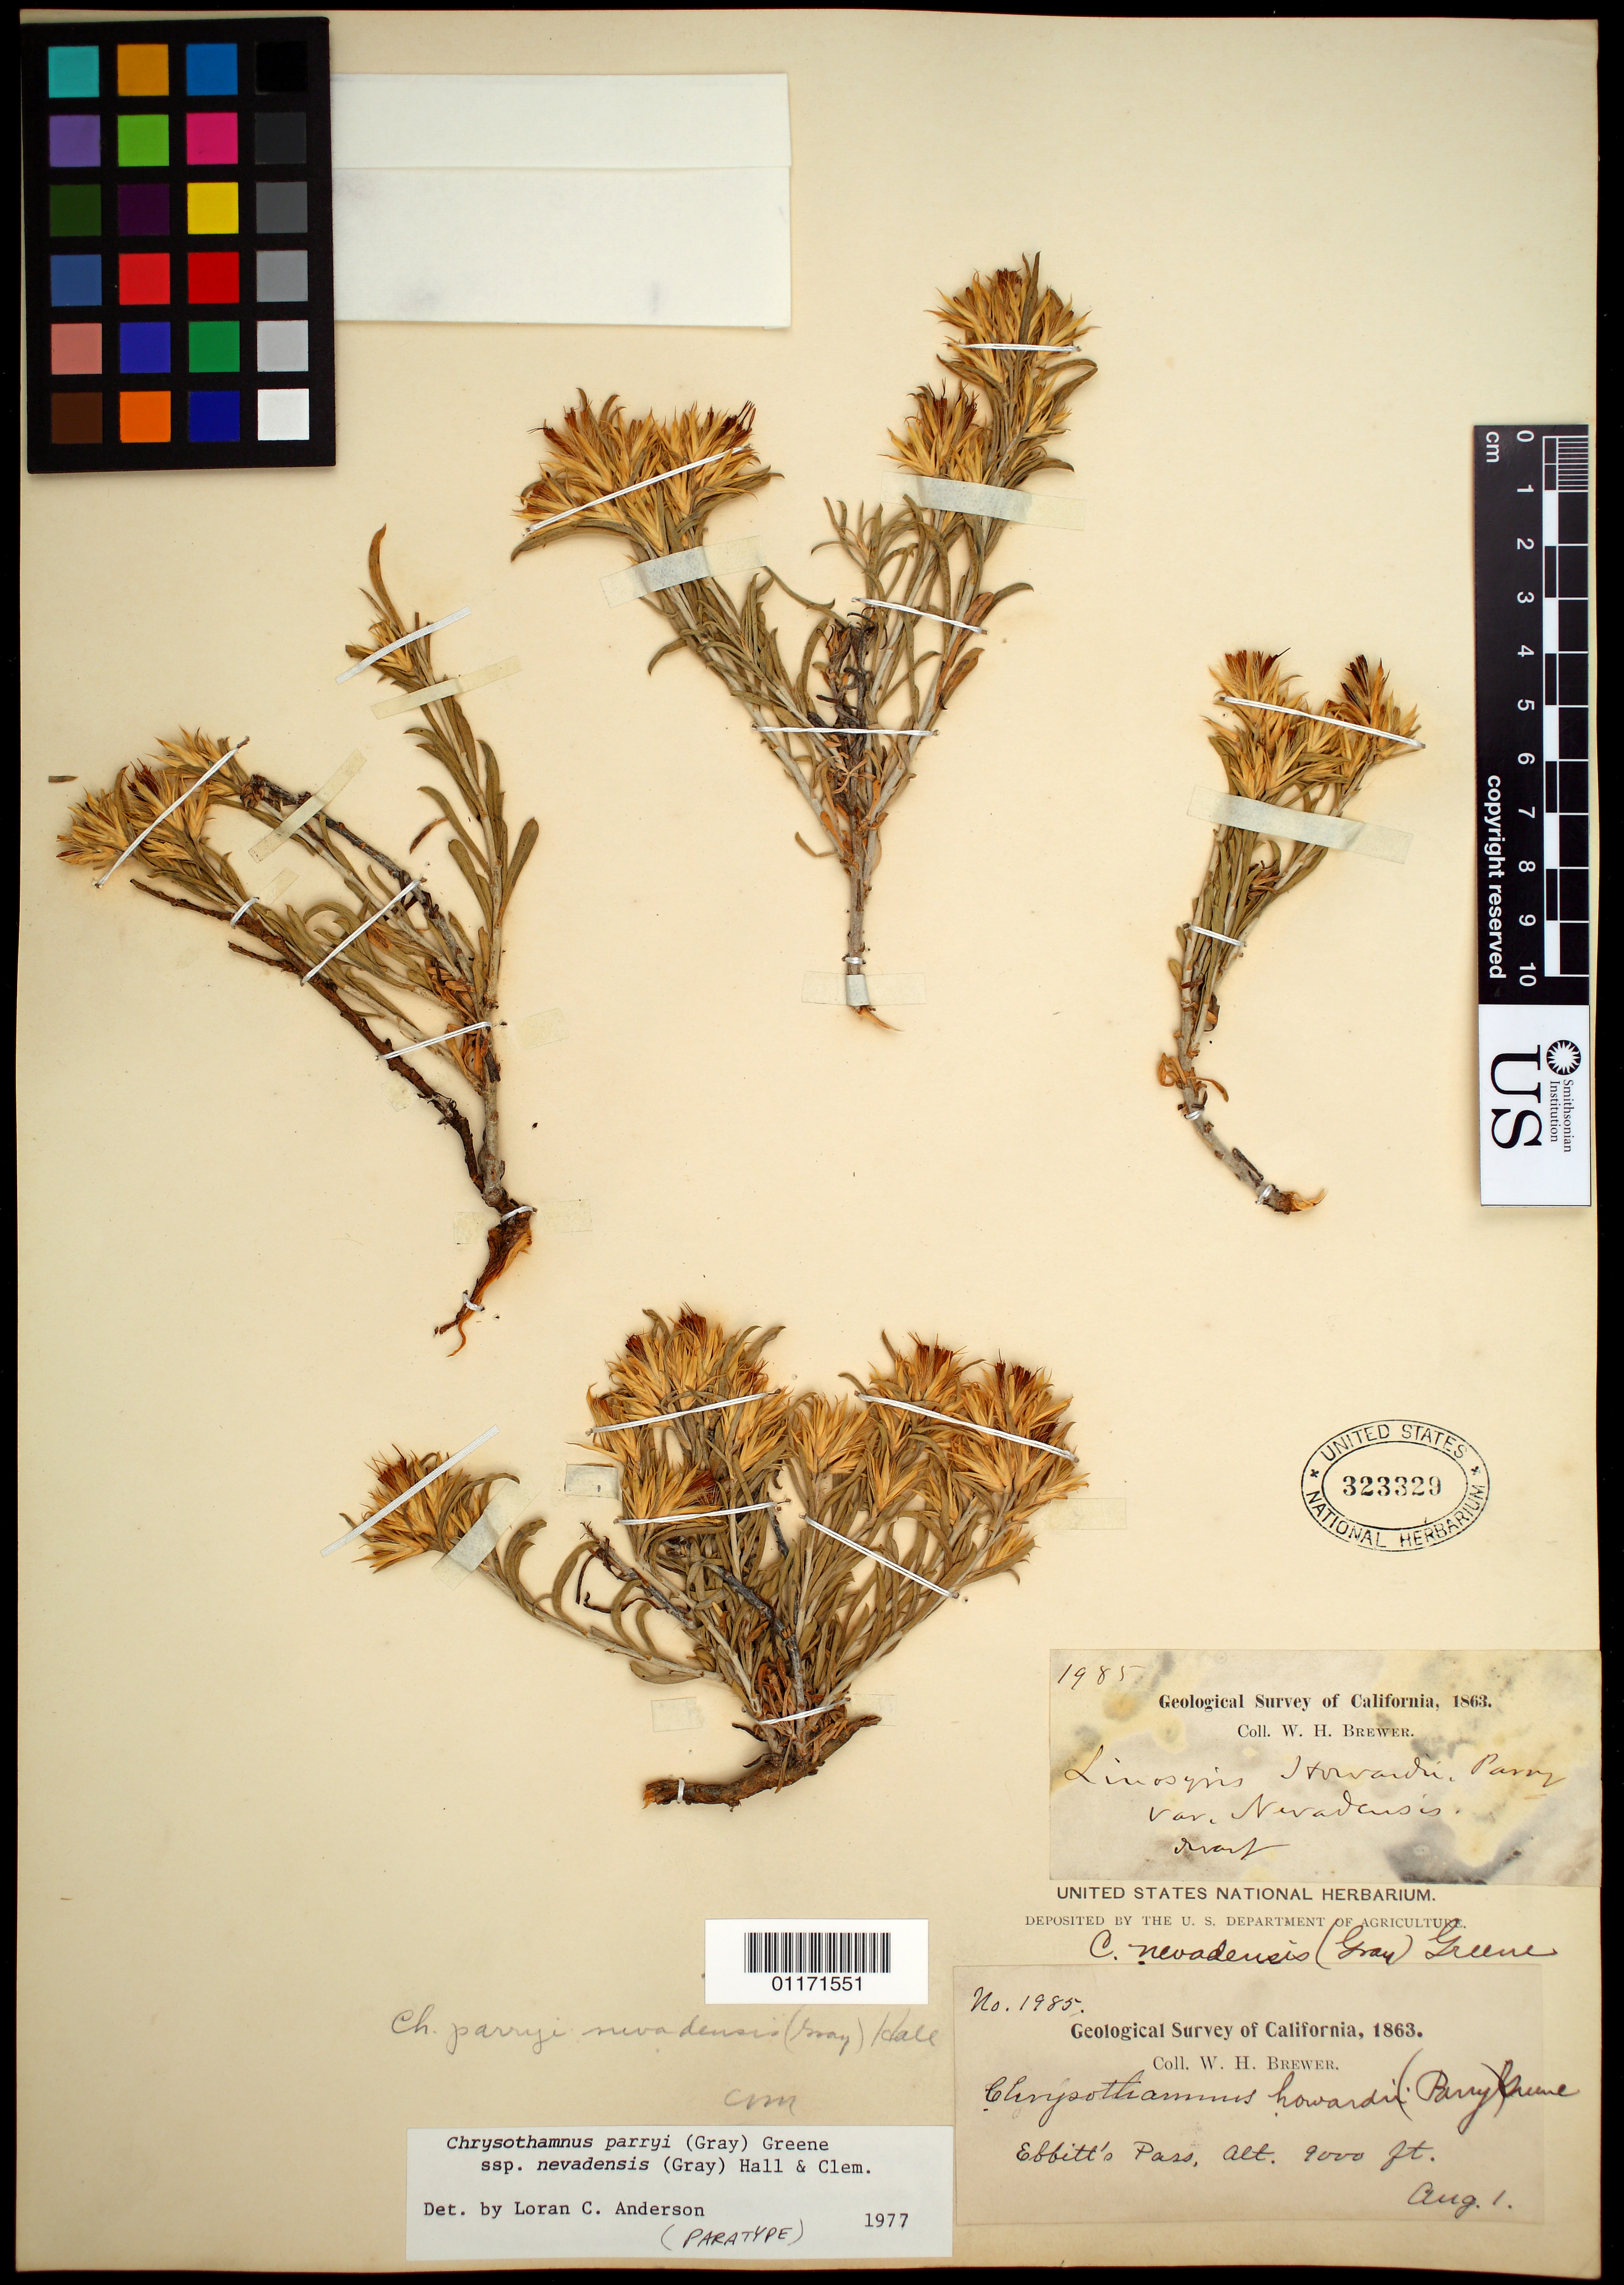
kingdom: Plantae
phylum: Tracheophyta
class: Magnoliopsida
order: Asterales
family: Asteraceae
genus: Chrysothamnus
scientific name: Chrysothamnus parryi subsp. nevadensis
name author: (A. Gray) H.M. Hall & Clem.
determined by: Anderson, L. C.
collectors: W. H. Brewer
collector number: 1985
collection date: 1863-08-01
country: United States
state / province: California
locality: Ebbitt's Pass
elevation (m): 2743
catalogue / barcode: US 323329